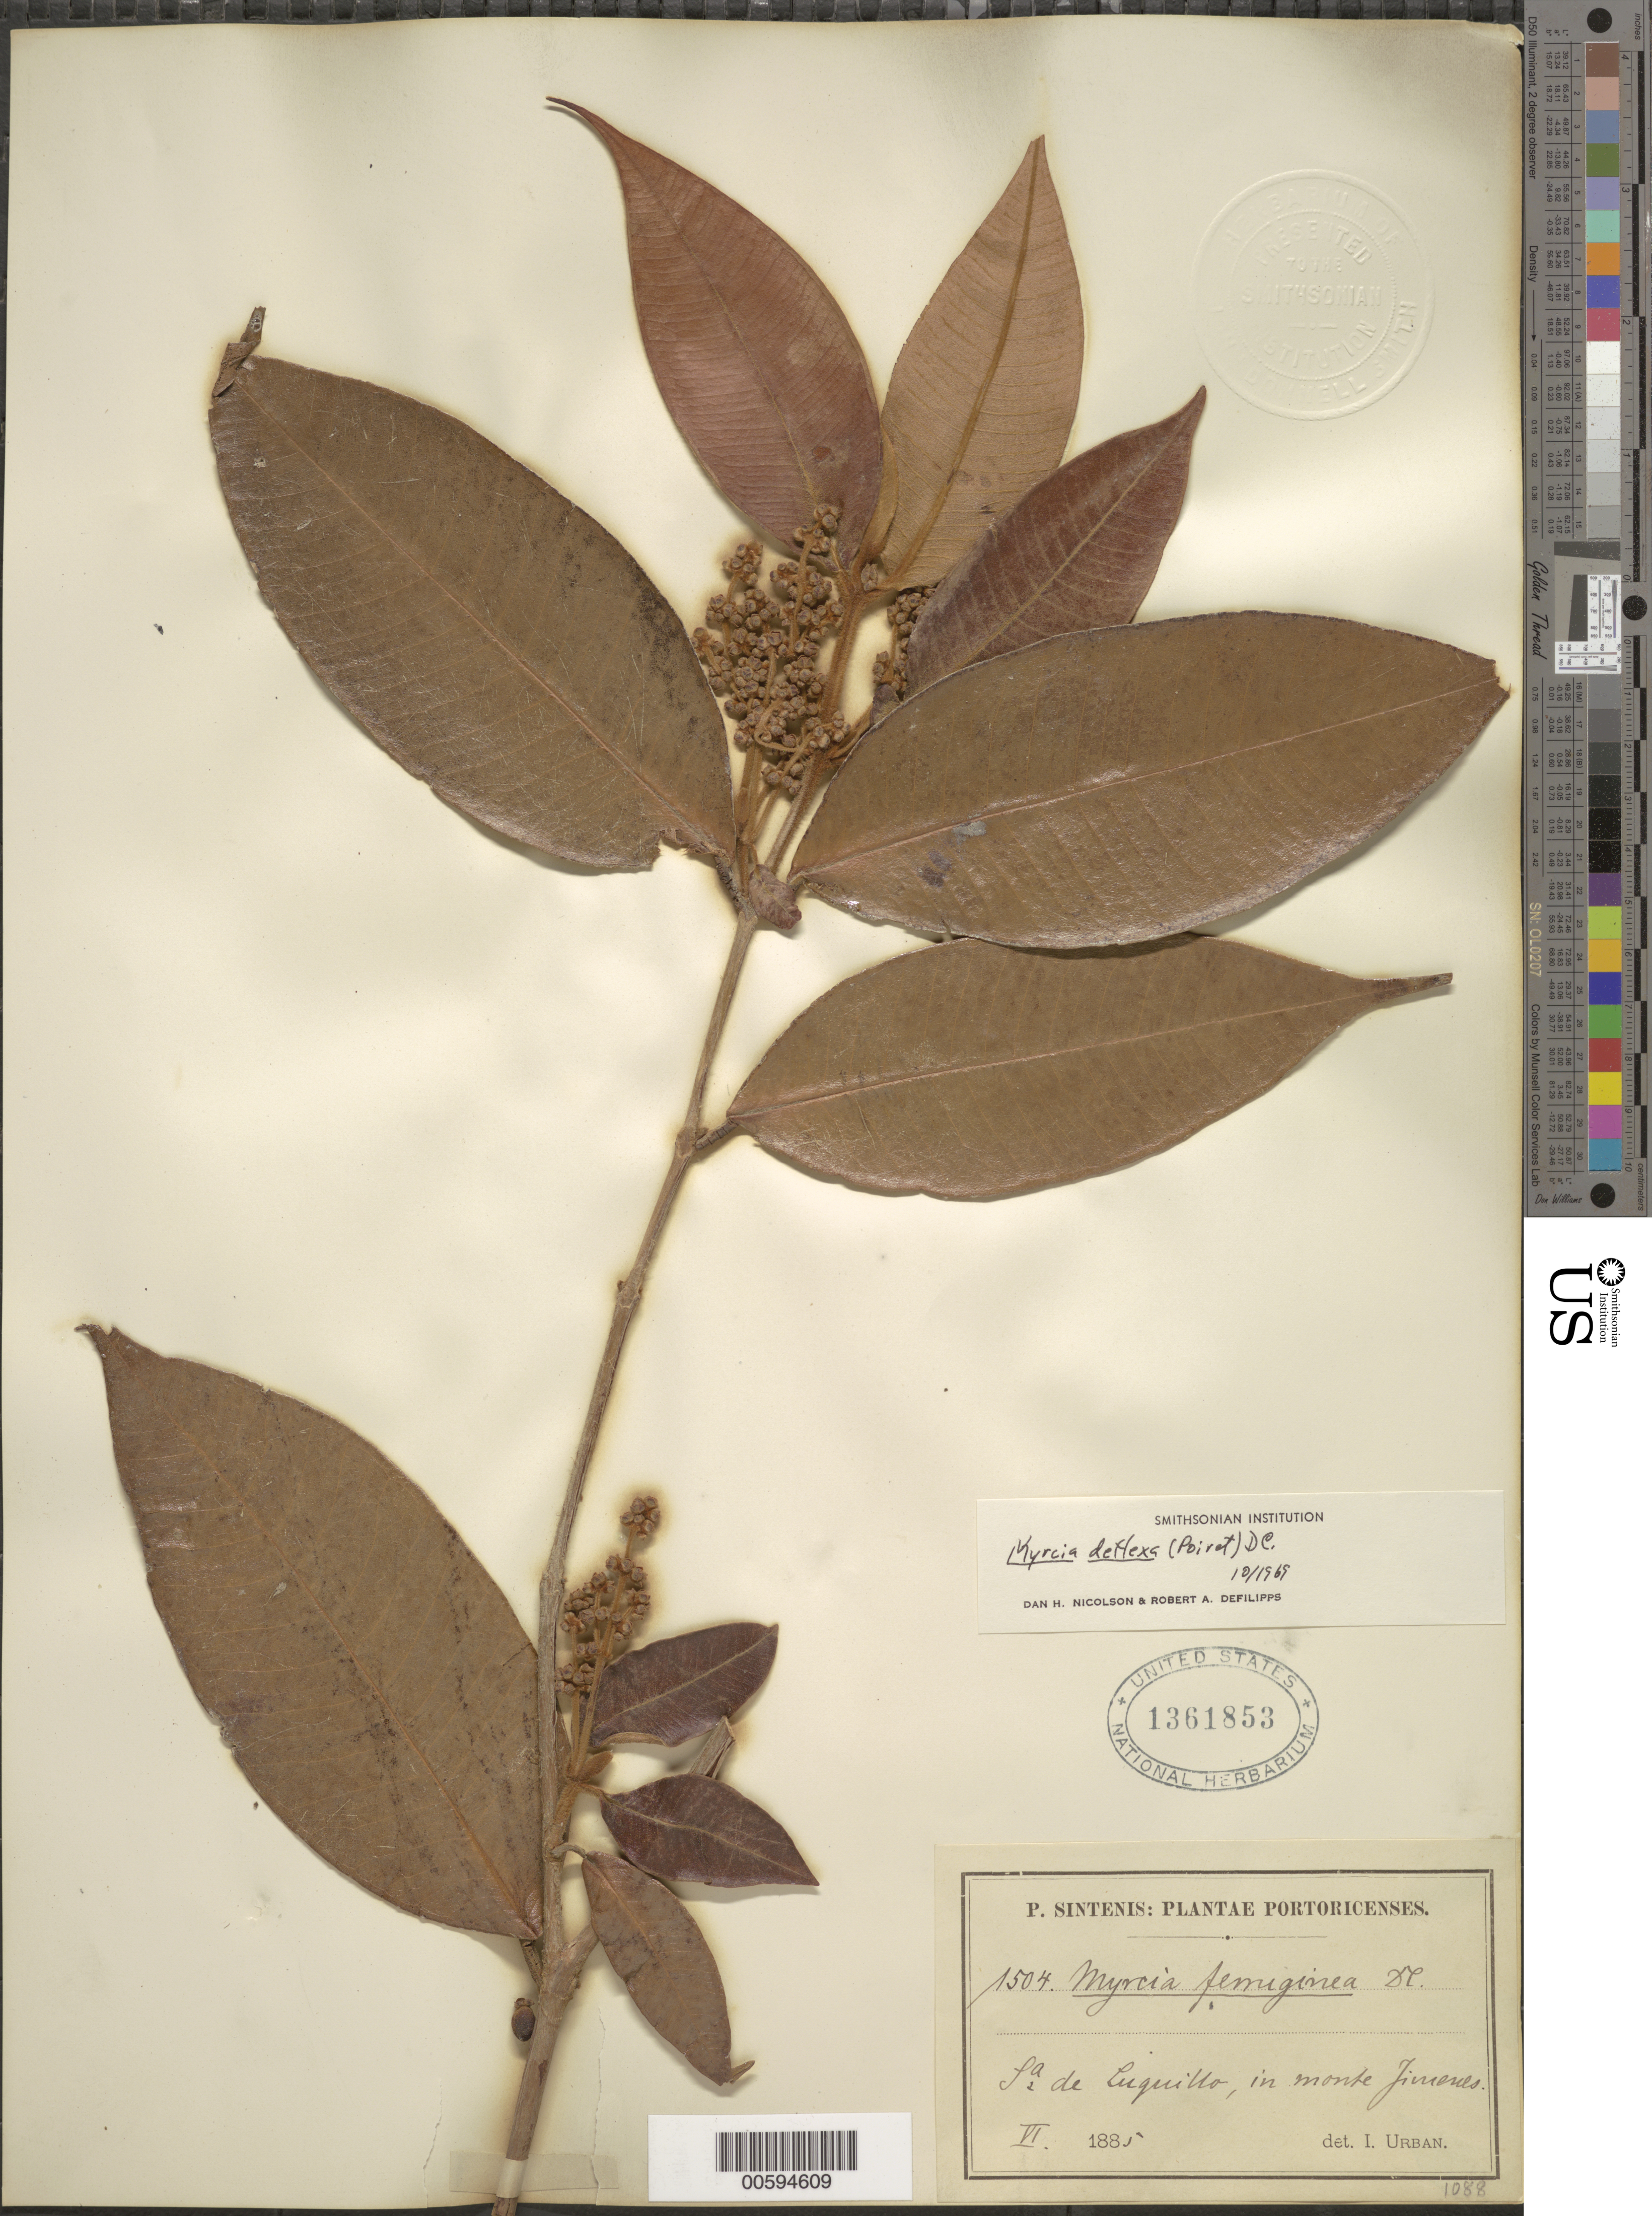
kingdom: Plantae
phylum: Tracheophyta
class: Magnoliopsida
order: Myrtales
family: Myrtaceae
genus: Myrcia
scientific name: Myrcia deflexa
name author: (Poir.) DC.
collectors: P. Sintenis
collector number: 1504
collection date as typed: Apr 1885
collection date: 1885-04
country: Puerto Rico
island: Greater Antilles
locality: Sierra de Luquillo, in monte Jimenes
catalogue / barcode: US 1361853